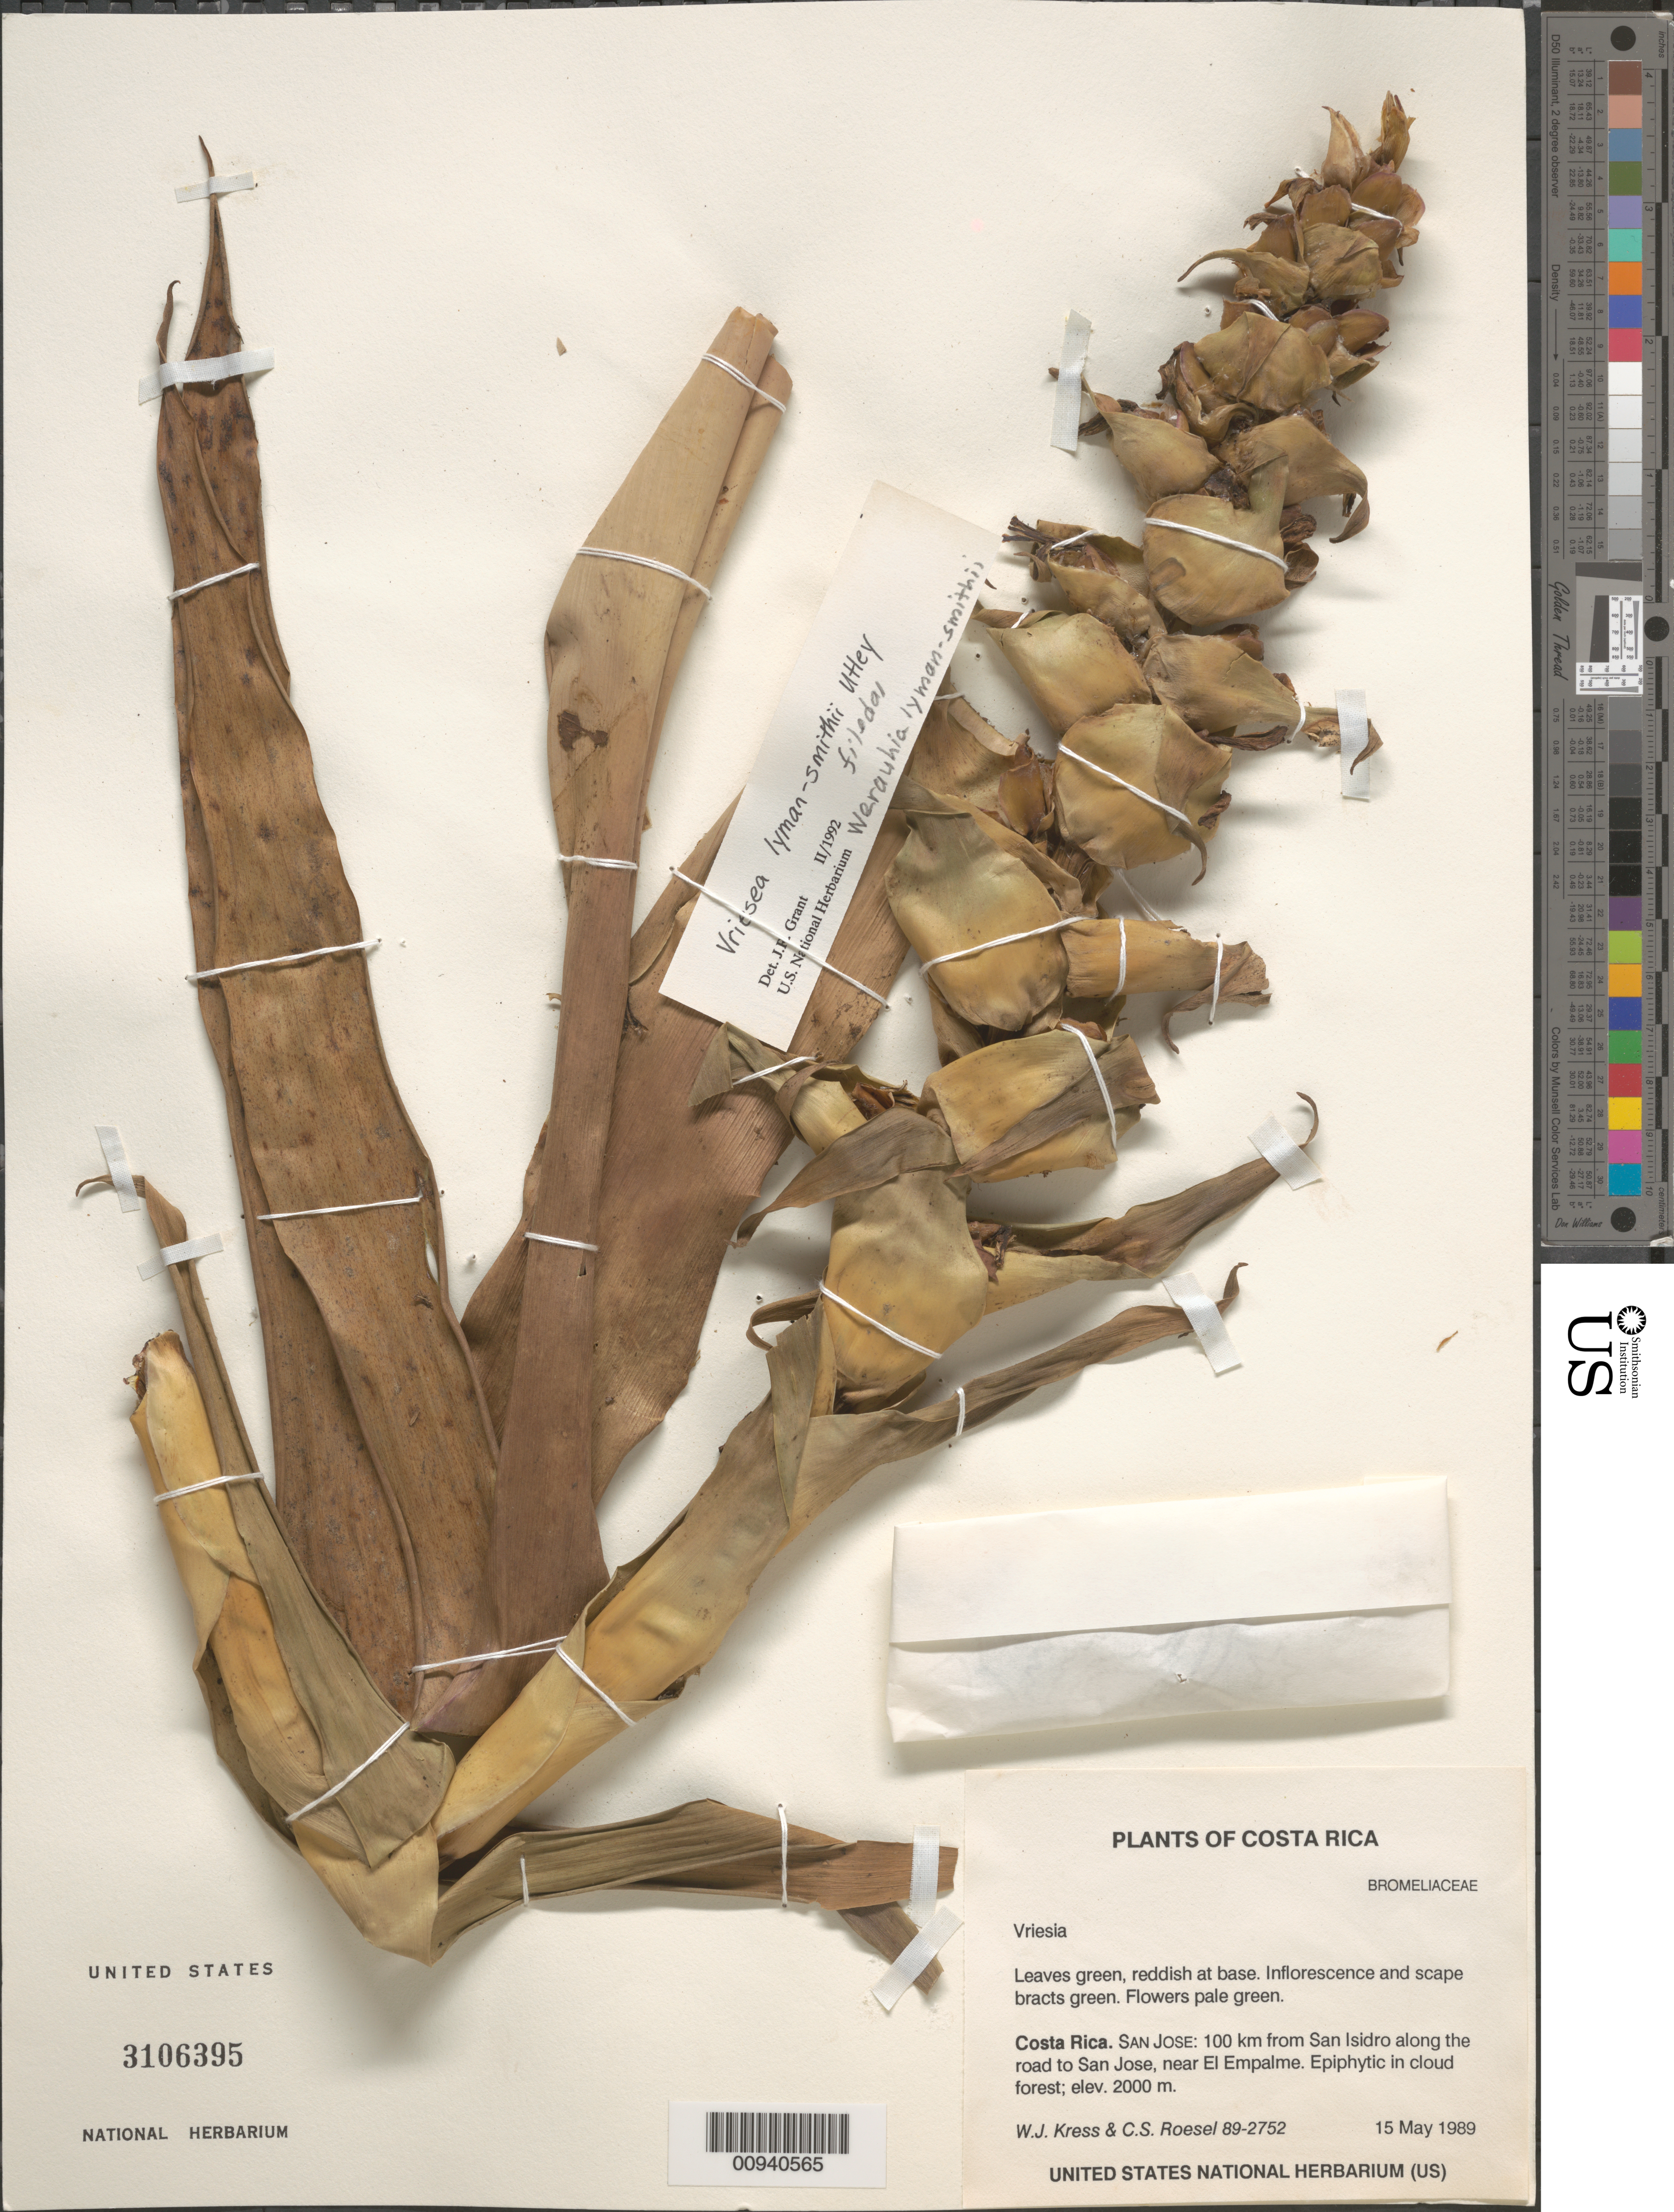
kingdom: Plantae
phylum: Tracheophyta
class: Liliopsida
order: Poales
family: Bromeliaceae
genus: Vriesea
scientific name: Vriesea lyman-smithii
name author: Utley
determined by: Grant, J. R., (SWITZERLAND)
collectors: W. J. Kress & C. S. Roesel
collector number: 89-2752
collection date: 1989-05-15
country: Costa Rica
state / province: San Jose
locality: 100 km from San Isidro along the road to San Jose, near El Empalme. Epiphytic in cloud forest.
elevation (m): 2000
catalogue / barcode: US 3106395